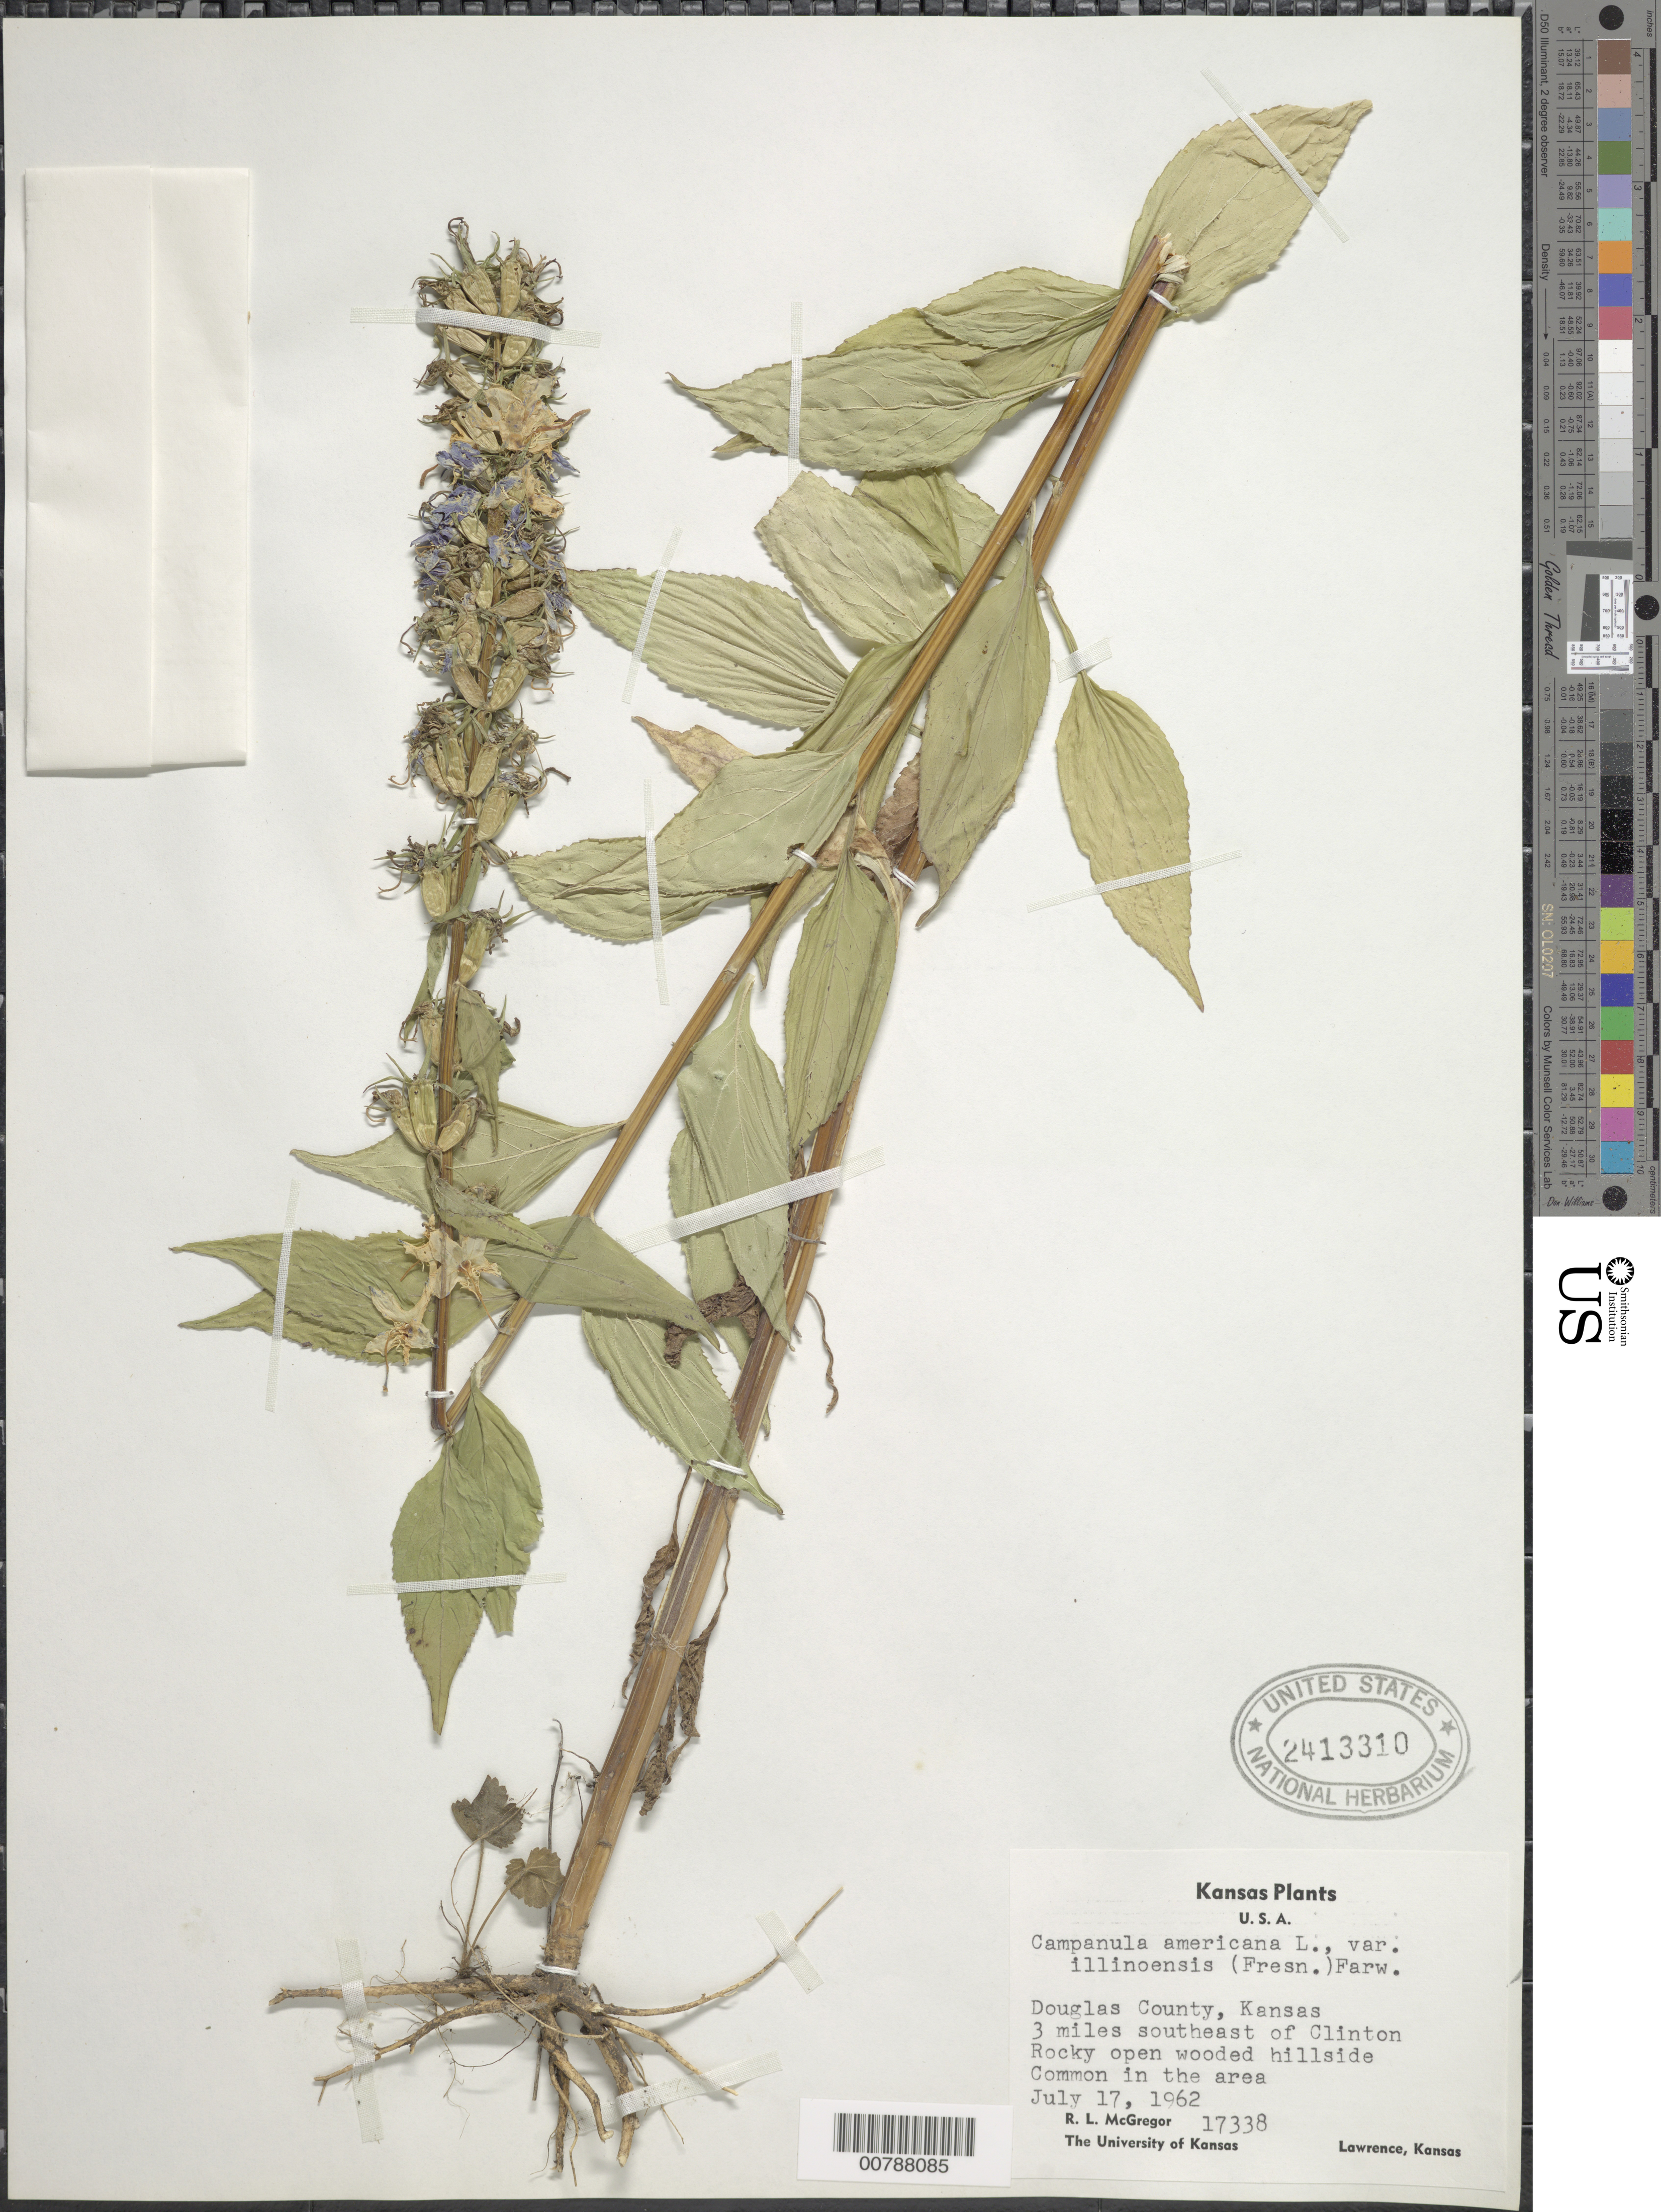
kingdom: Plantae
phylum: Tracheophyta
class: Magnoliopsida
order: Asterales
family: Campanulaceae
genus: Campanula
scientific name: Campanula americana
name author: L.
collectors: R. McGregor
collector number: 17338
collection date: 1962-07-17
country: United States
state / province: Kansas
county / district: Douglas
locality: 3 miles southeast of Clinton.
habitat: Rocky oopen hillside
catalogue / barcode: US 2413310